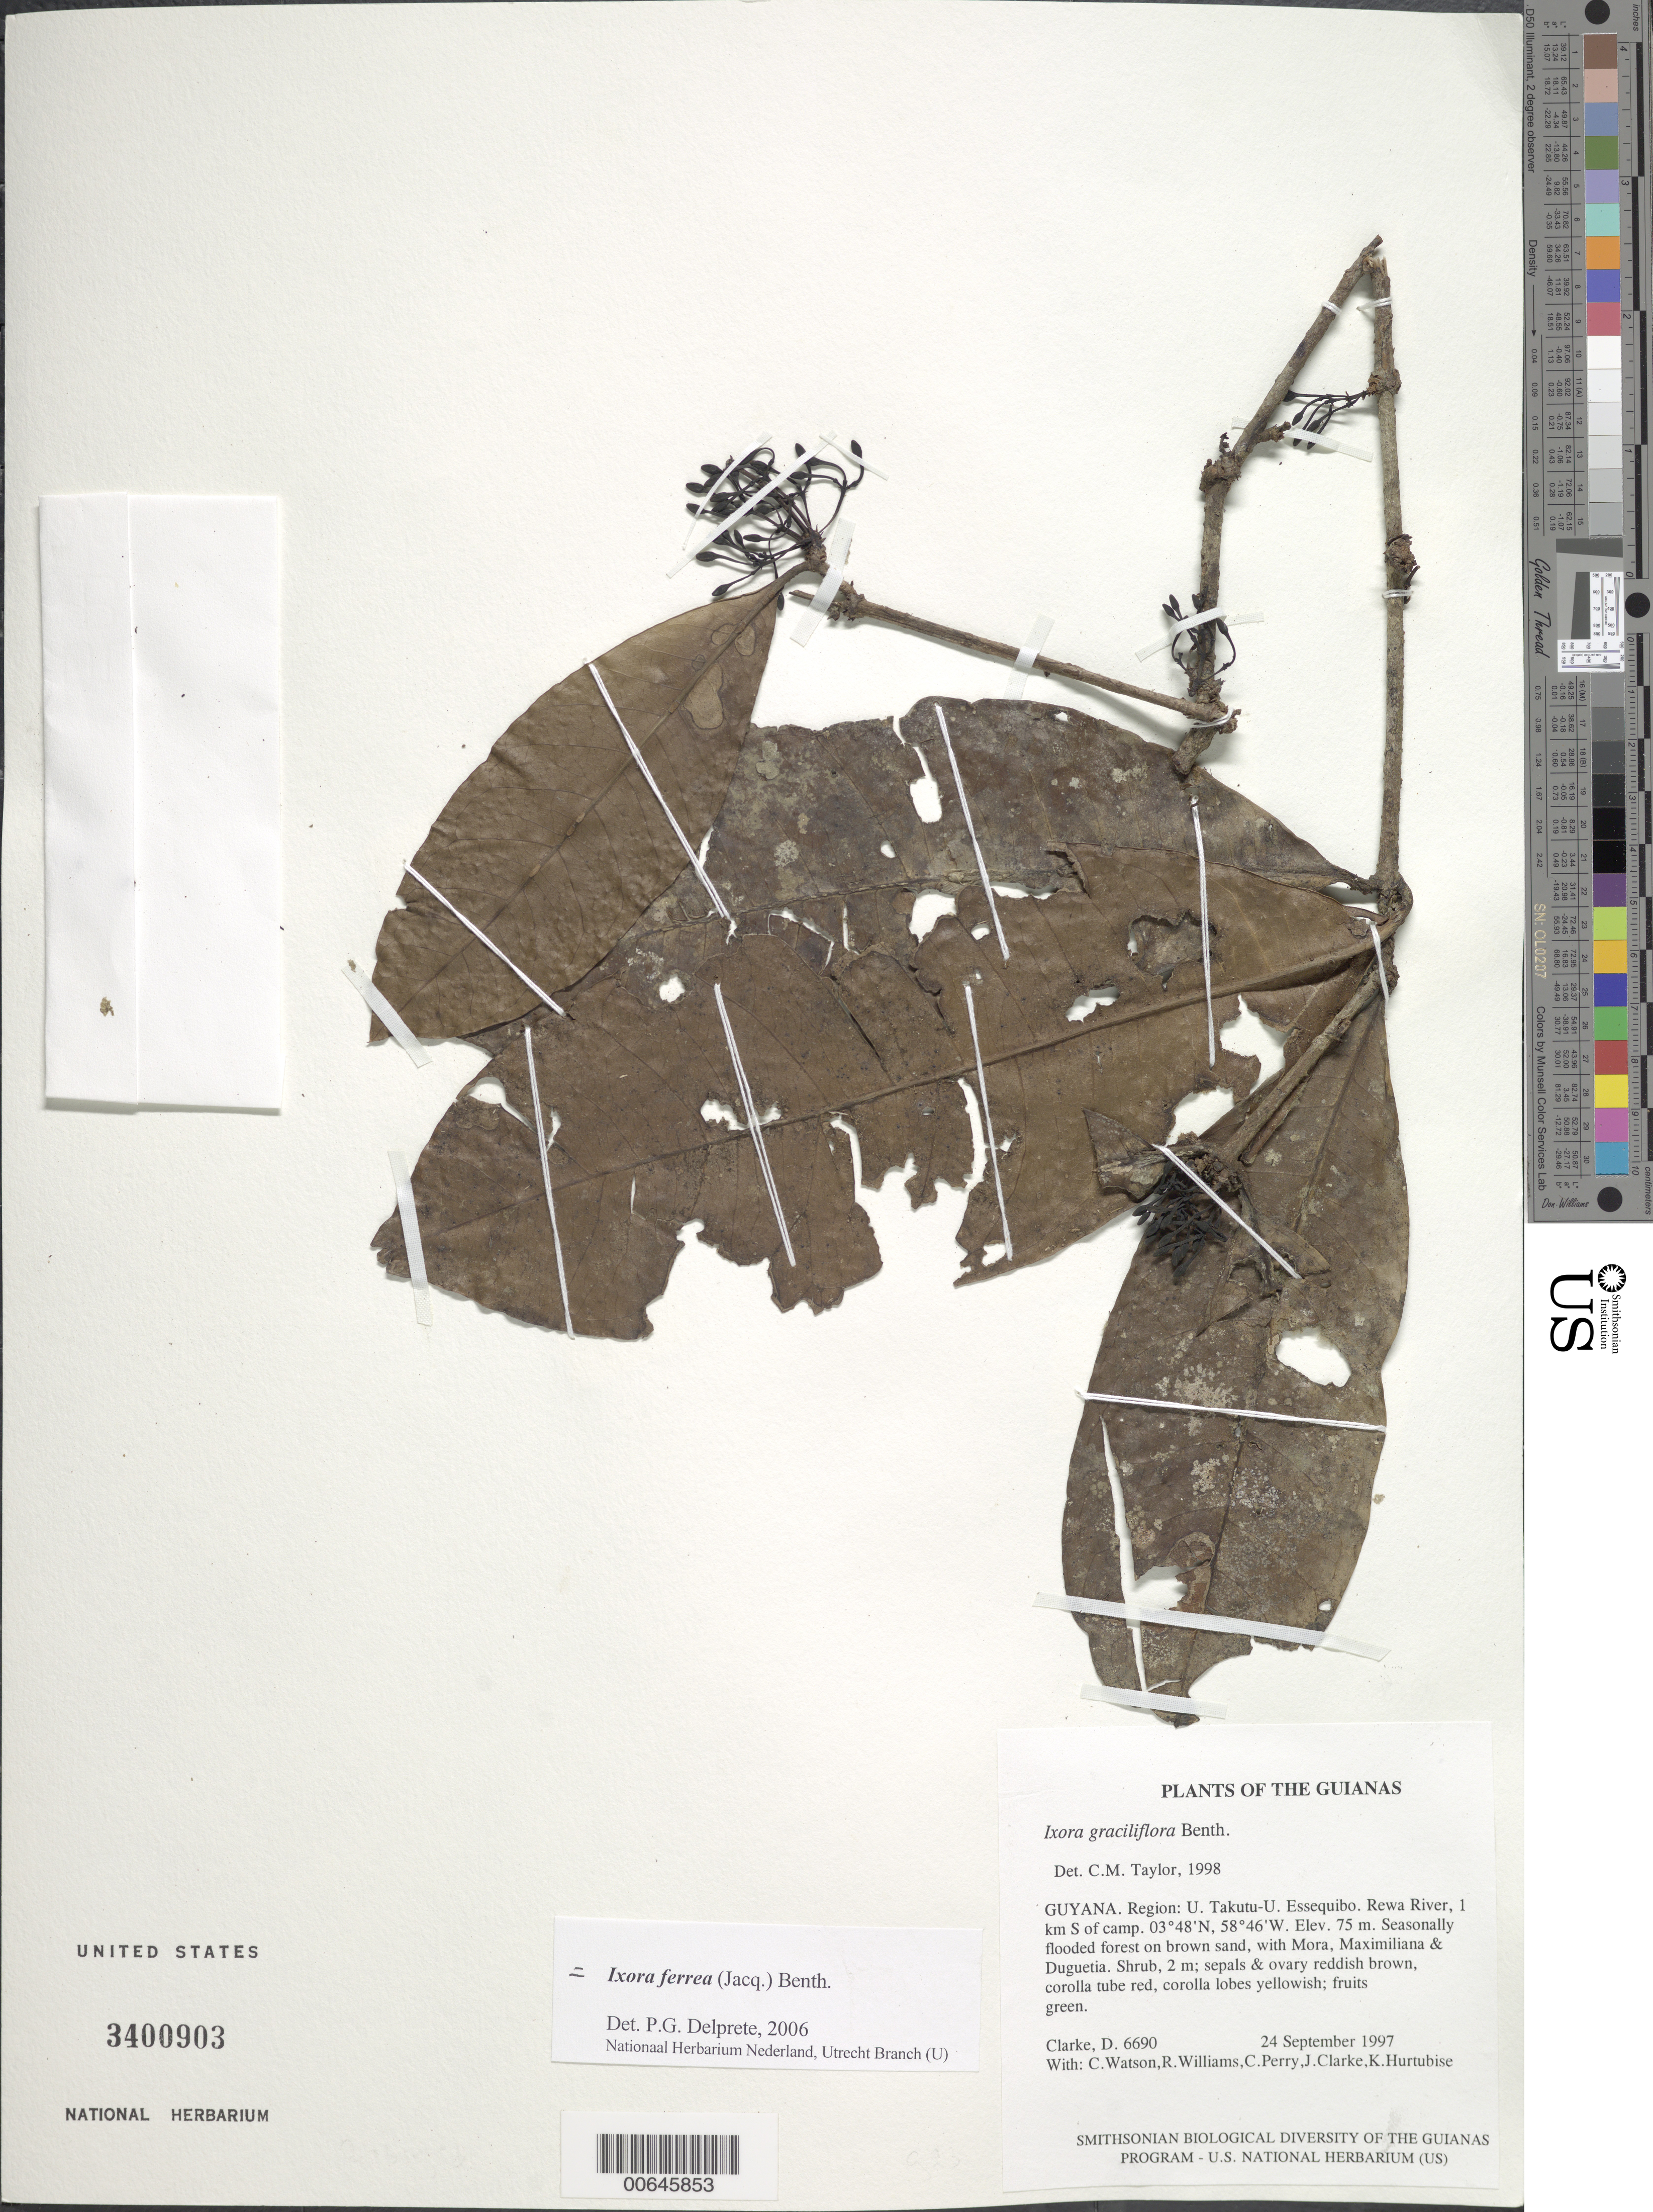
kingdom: Plantae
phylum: Tracheophyta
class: Magnoliopsida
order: Gentianales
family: Rubiaceae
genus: Ixora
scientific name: Ixora ferrea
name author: (Jacq.) Benth.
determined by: Delprete, P. G., Herb. de Guyane Cay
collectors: H. D. Clarke, C. Watson, R. Williams, C. Perry, J. Clarke & K. Hurtubise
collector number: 6690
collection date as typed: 24 September 1997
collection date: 1997-09-24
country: Guyana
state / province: U. Takutu-U. Essequibo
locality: Rewa River, 1 km S of camp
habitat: Seasonally flooded forest on brown sand, with Mora, Maximiliana & Duguetia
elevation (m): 75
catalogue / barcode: US 3400903